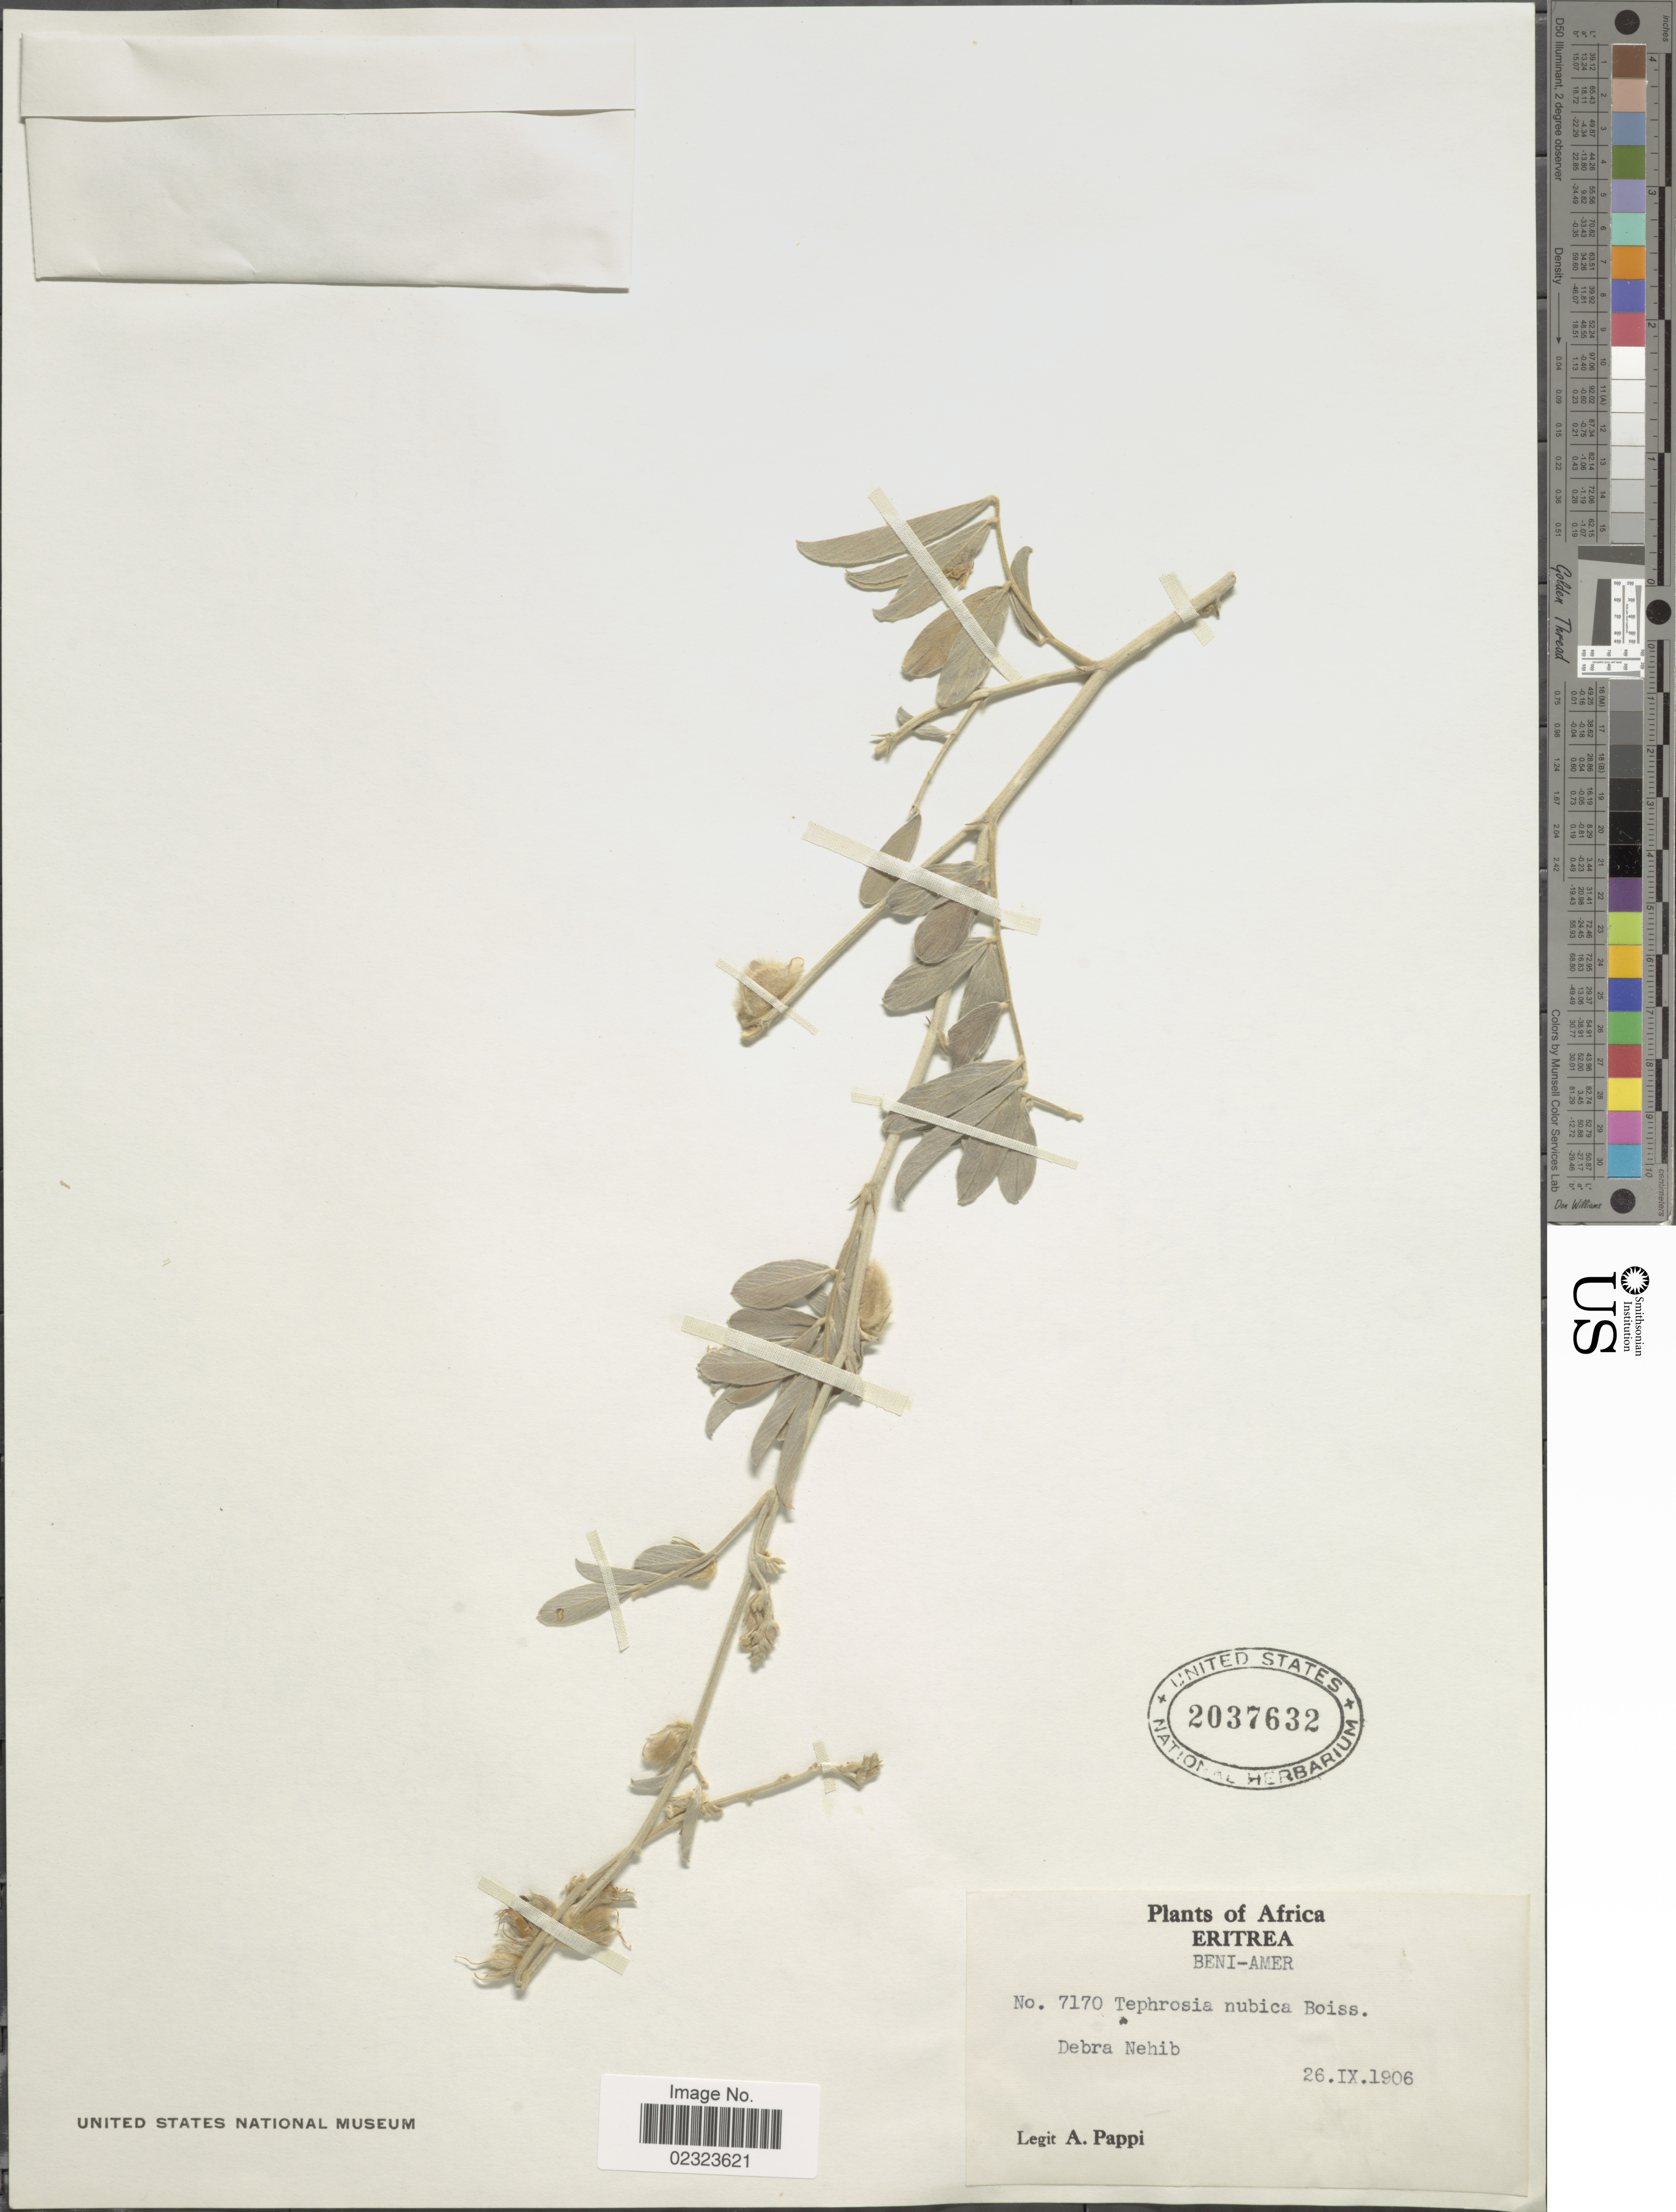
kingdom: Plantae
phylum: Tracheophyta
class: Magnoliopsida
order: Fabales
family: Fabaceae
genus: Tephrosia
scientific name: Tephrosia nubica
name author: (Boiss.) Baker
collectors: A. Pappi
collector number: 7170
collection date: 1906-09-26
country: Eritrea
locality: Beni-Amer, Debra Nehib.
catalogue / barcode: US 2037632